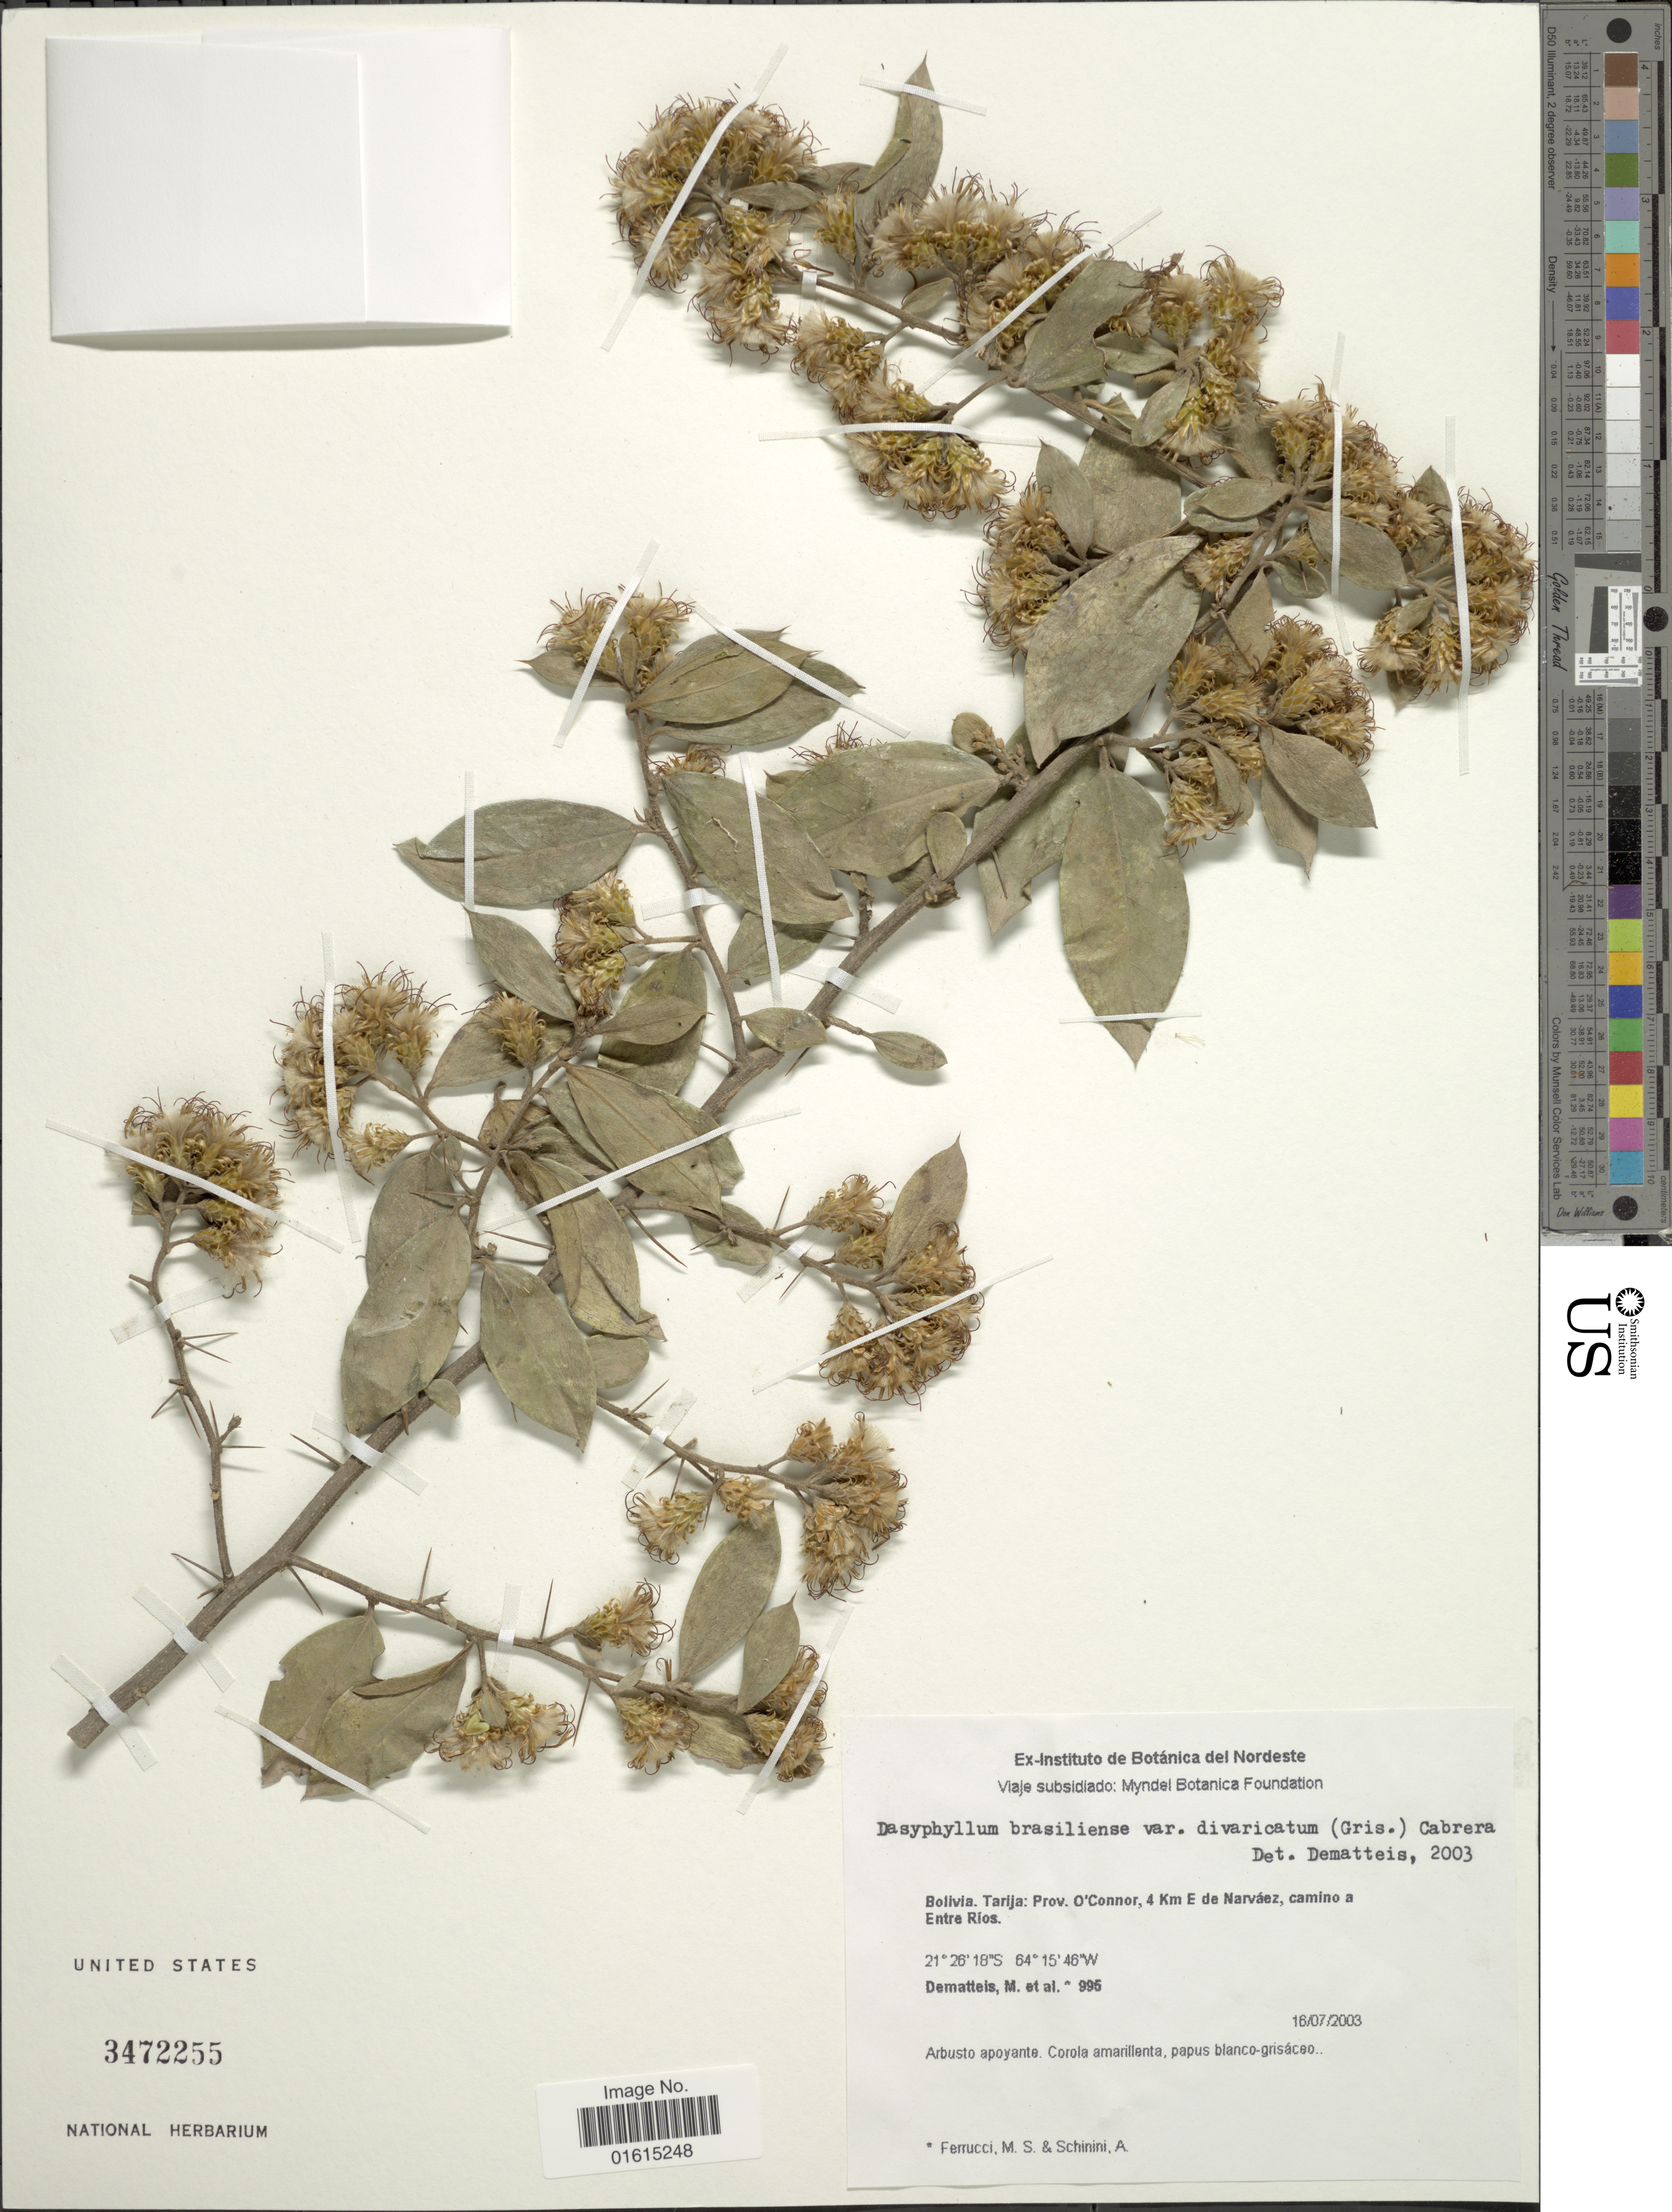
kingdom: Plantae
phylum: Tracheophyta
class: Magnoliopsida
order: Asterales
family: Asteraceae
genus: Dasyphyllum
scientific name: Dasyphyllum brasiliense var. divaricatum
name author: (Griseb.) Cabrera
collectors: M. Dematteis & et al.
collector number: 995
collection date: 2003-07-16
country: Bolivia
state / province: Tarija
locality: Tarija, Prov. O'Connor, 4 km E de Narvaez, camino a Entre Rios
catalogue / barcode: US 3472255